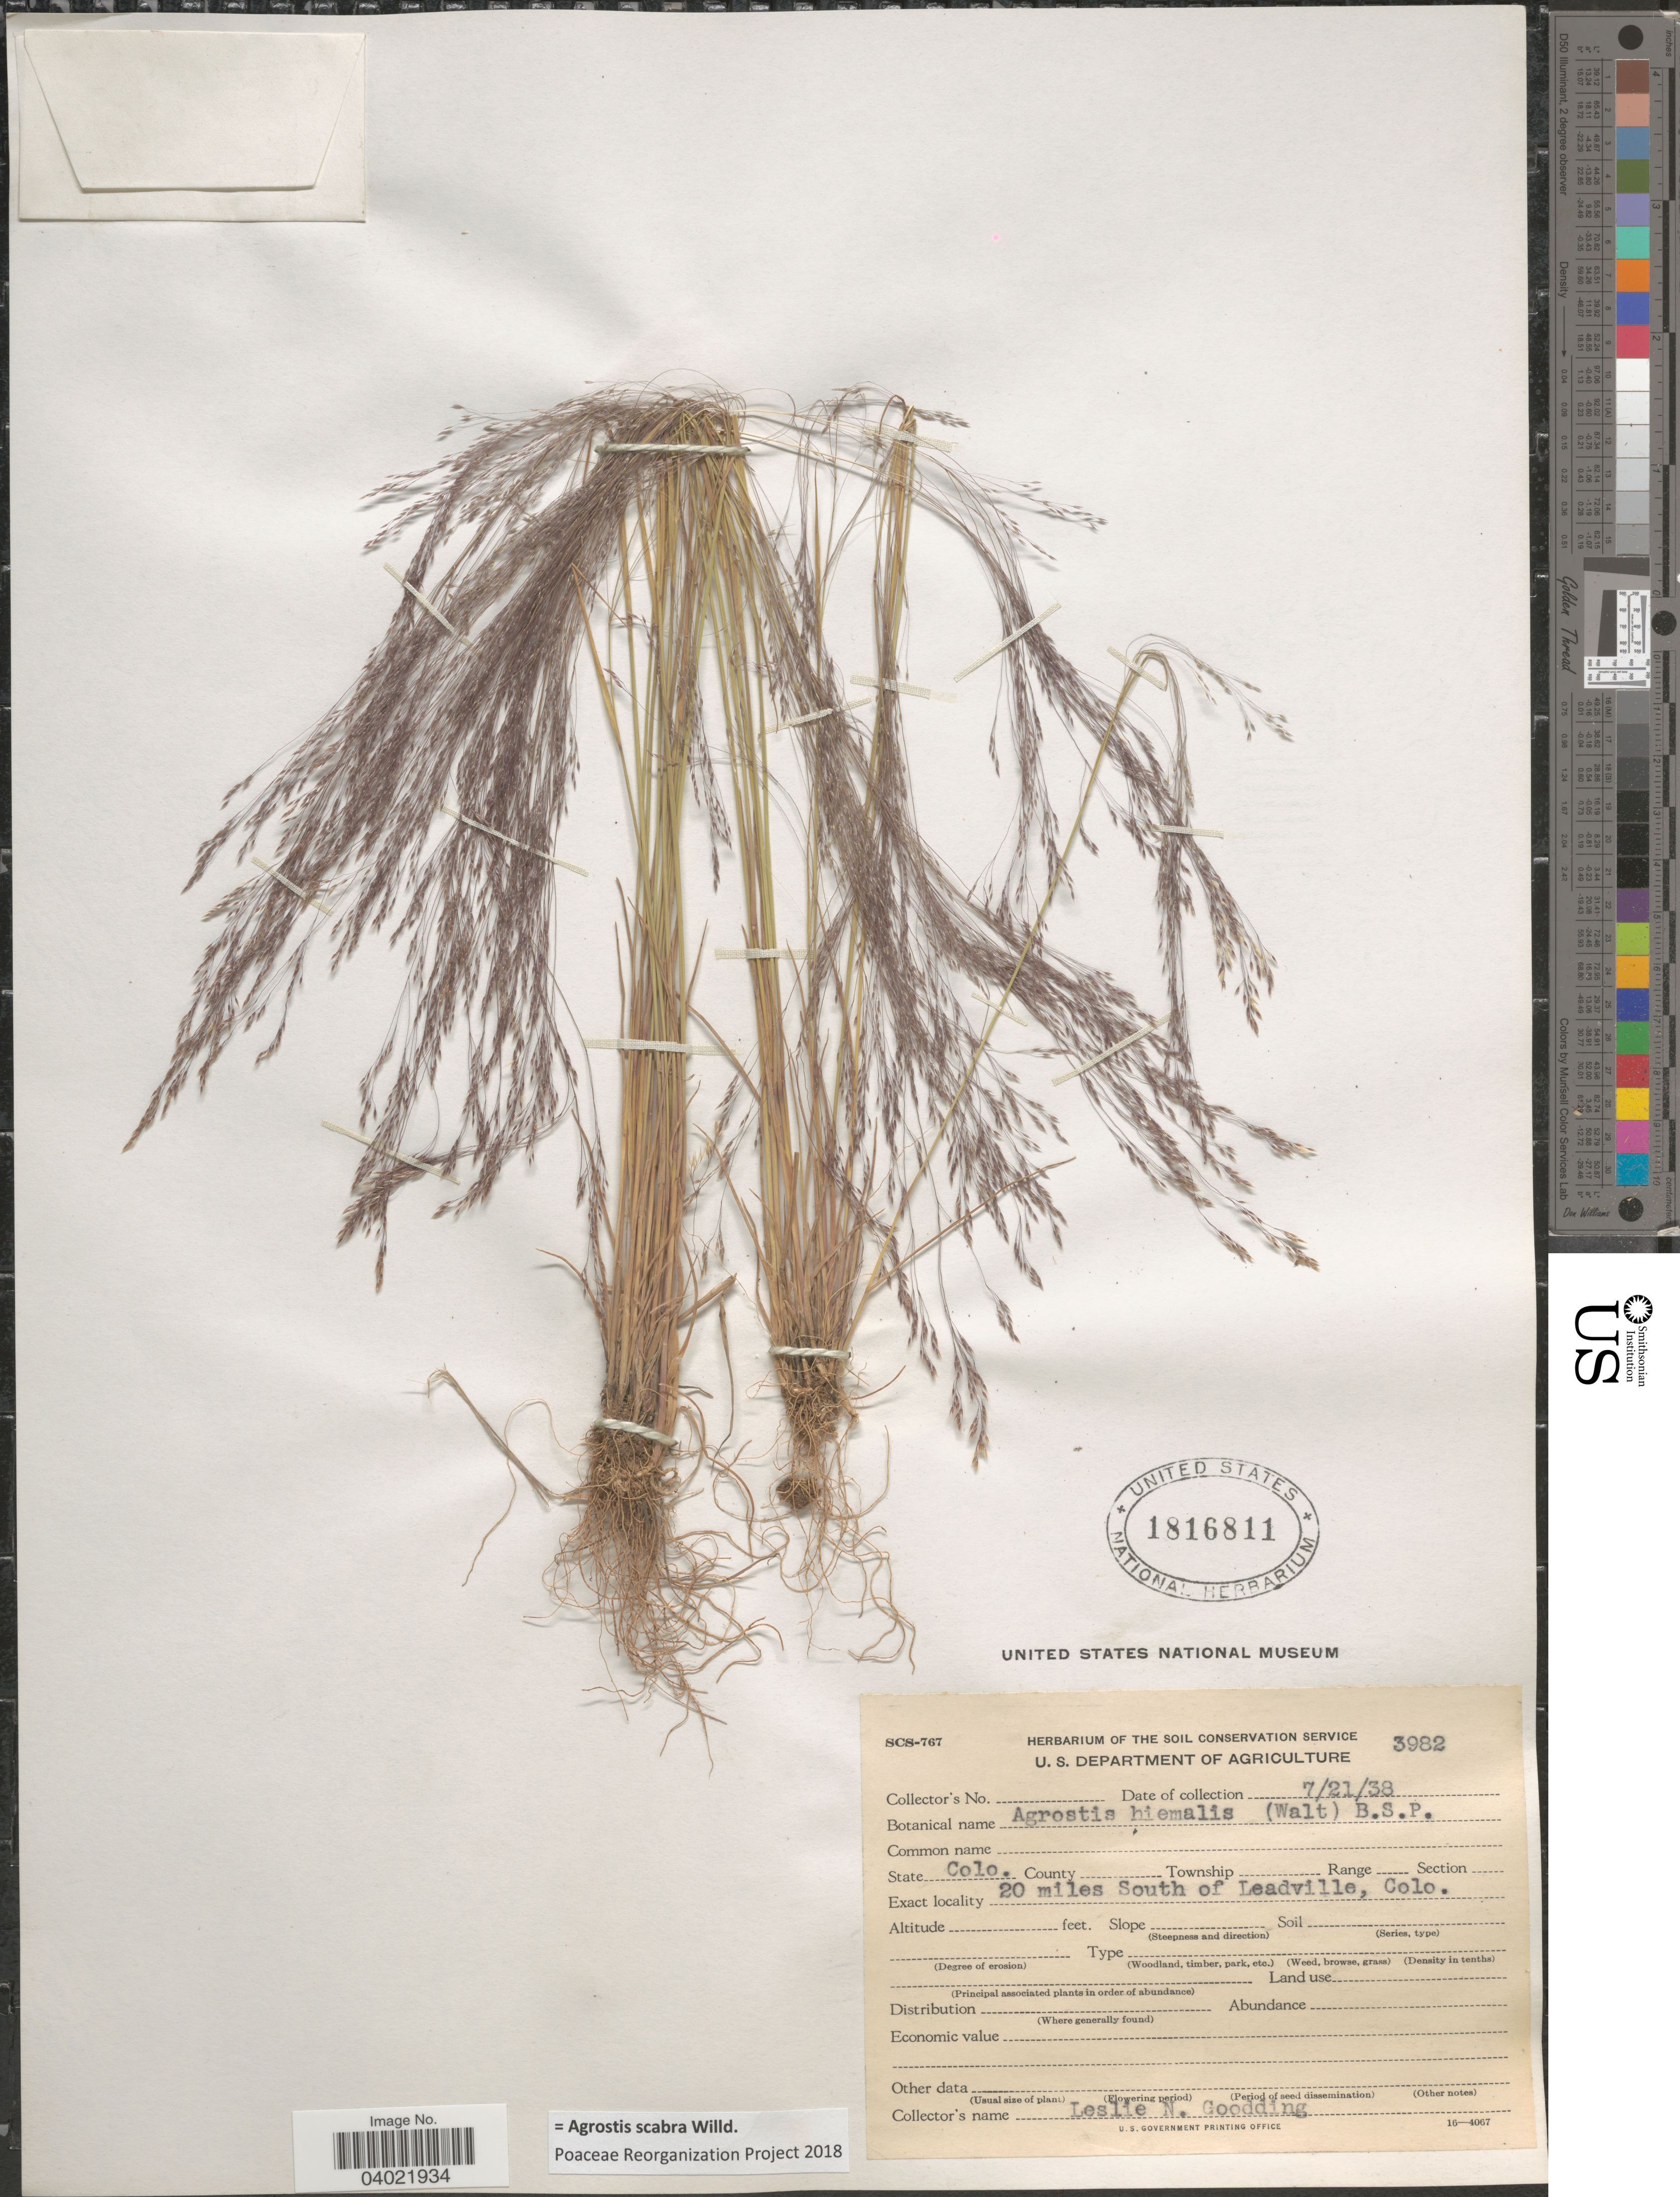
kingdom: Plantae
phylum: Tracheophyta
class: Liliopsida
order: Poales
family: Poaceae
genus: Agrostis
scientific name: Agrostis scabra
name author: Willd.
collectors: L. N. Goodding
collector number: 3982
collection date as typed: Transcribed d/m/y: 21/7/38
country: United States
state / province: Colorado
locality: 20 miles South of Leadville.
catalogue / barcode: US 1816811